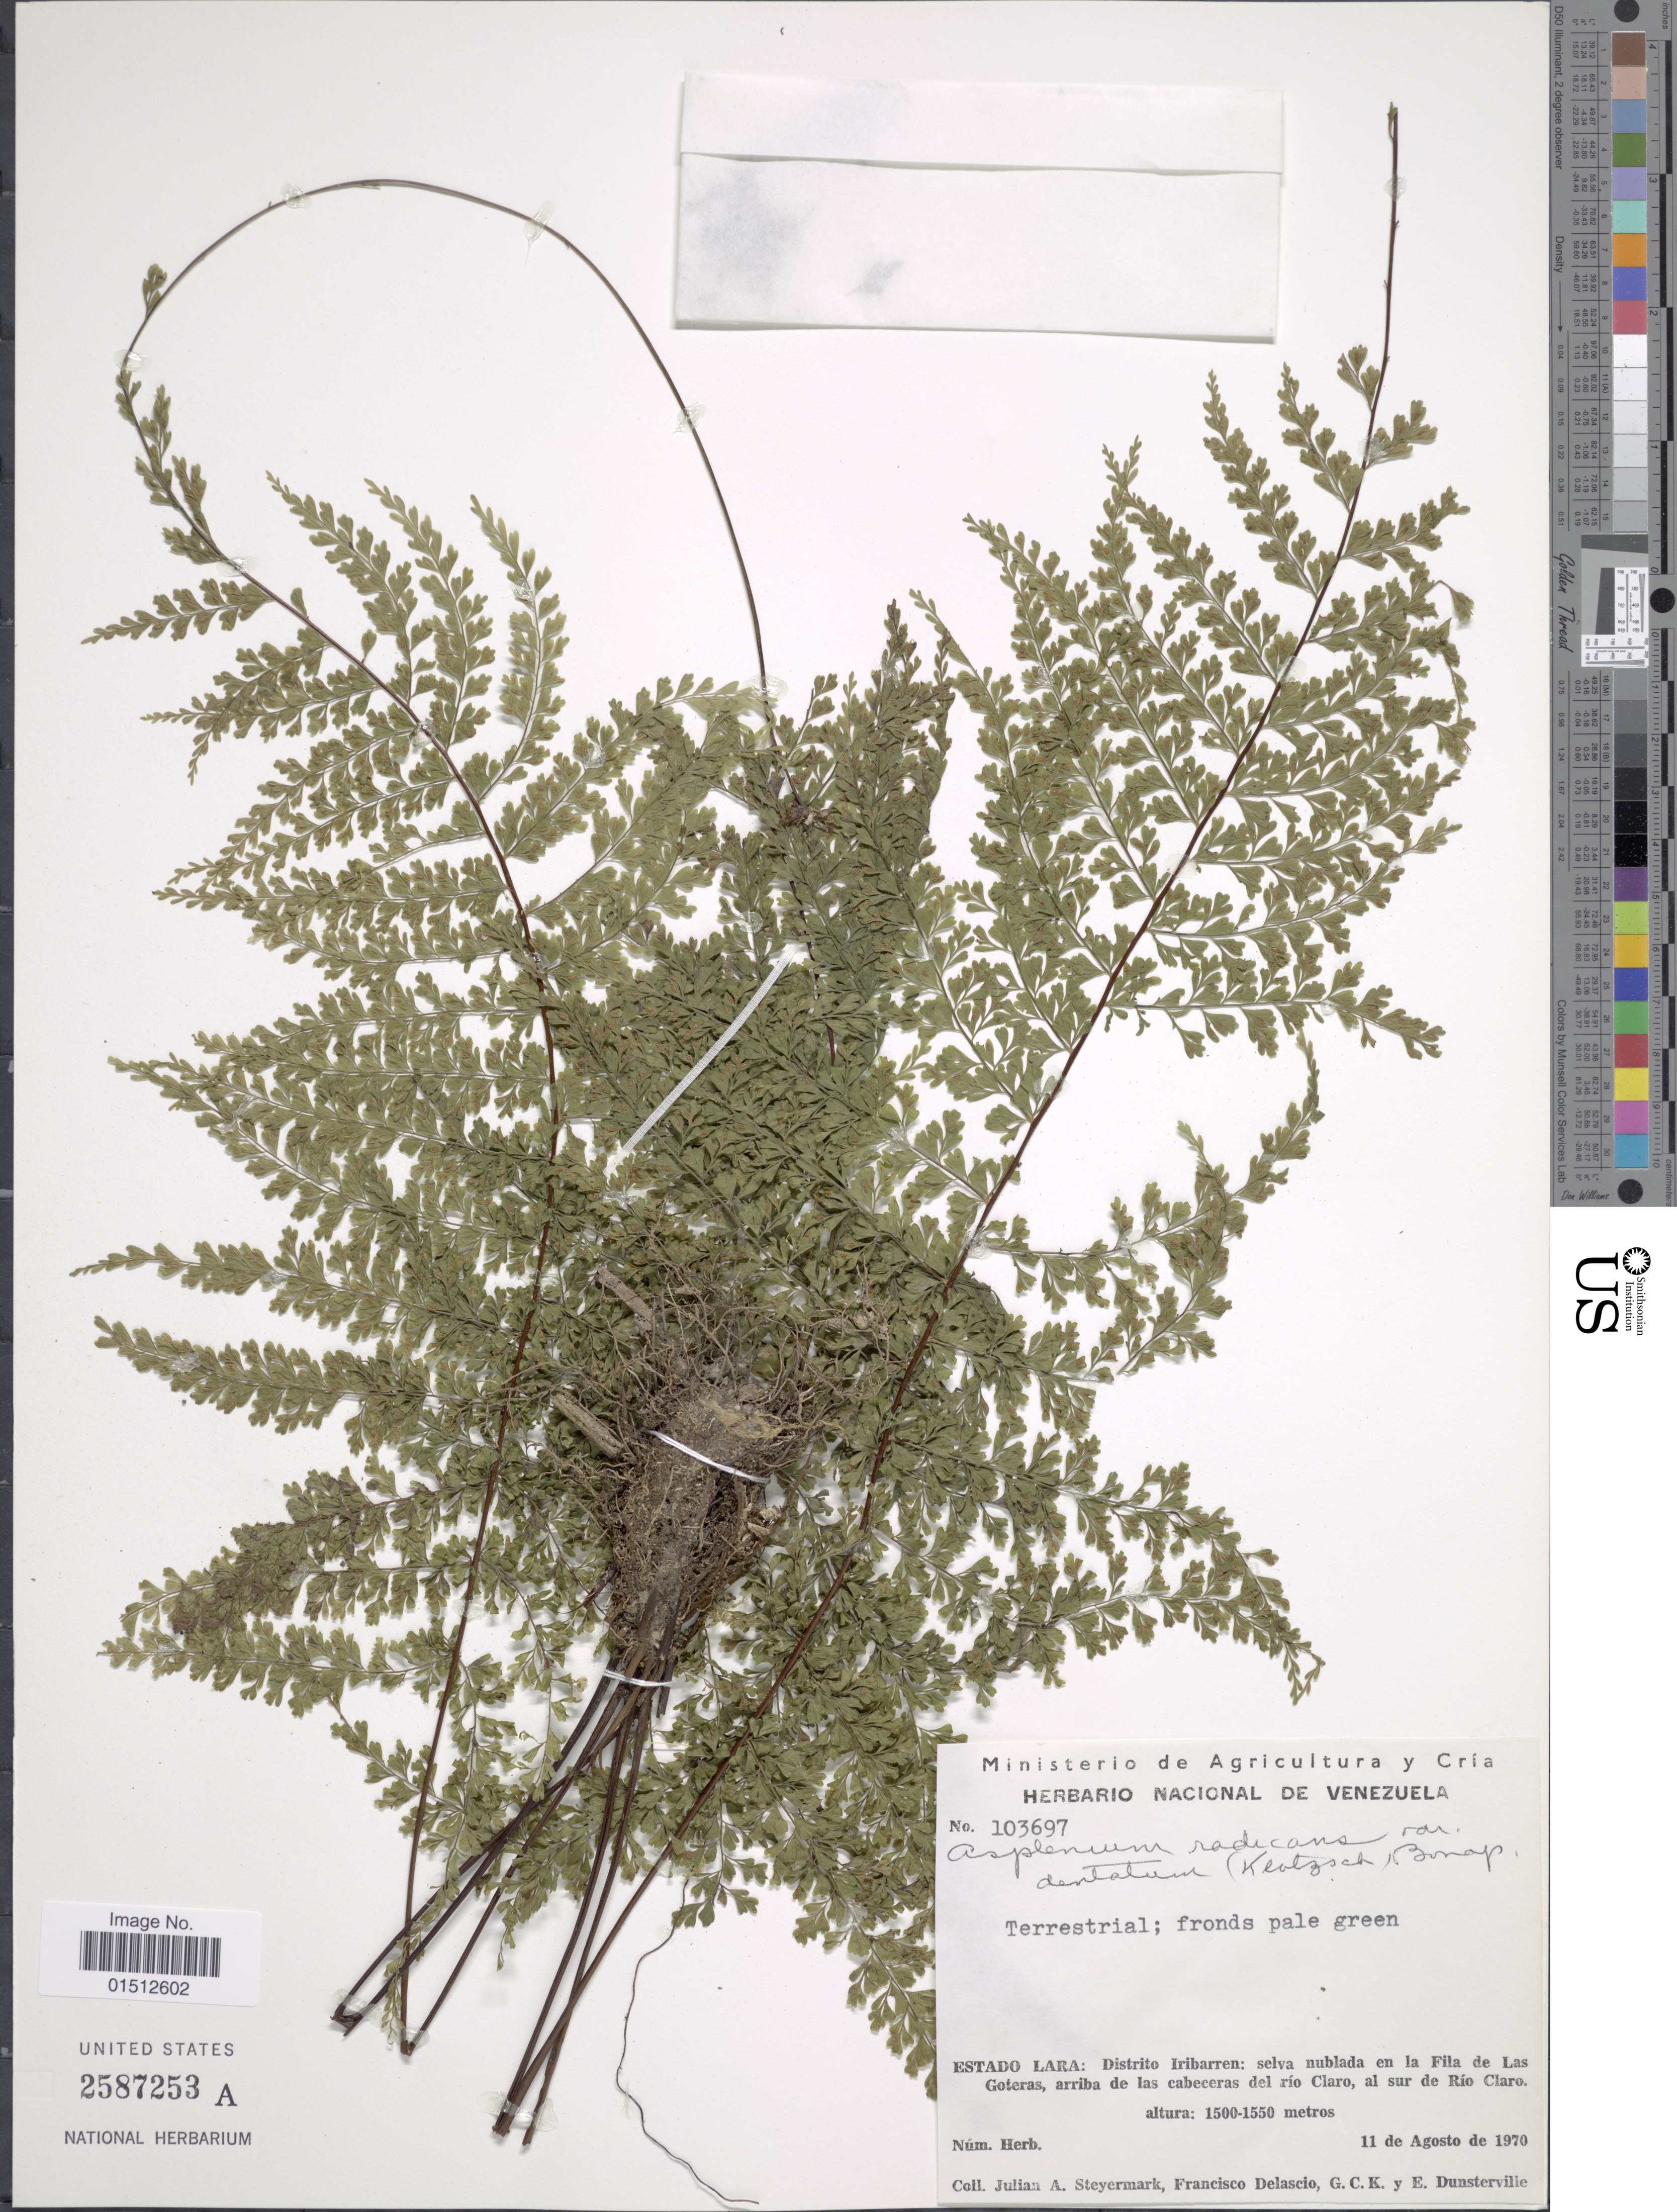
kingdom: Plantae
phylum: Tracheophyta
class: Polypodiopsida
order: Polypodiales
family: Aspleniaceae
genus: Asplenium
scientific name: Asplenium radicans var. uniserale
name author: (Raddi) L.D. Gómez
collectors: J. Steyermark, F. Delascio C., G. C. K. Dunsterville & E. Dunsterville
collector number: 103697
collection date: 1970-08-11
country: Venezuela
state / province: Lara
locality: Estado Lara: Distrito Iribarren: selva nublada en la Fila de Las Goteras, arriba de las cabecceras del rio Claro, al sur de Rio Claro.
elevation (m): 1500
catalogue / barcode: US 2587253A